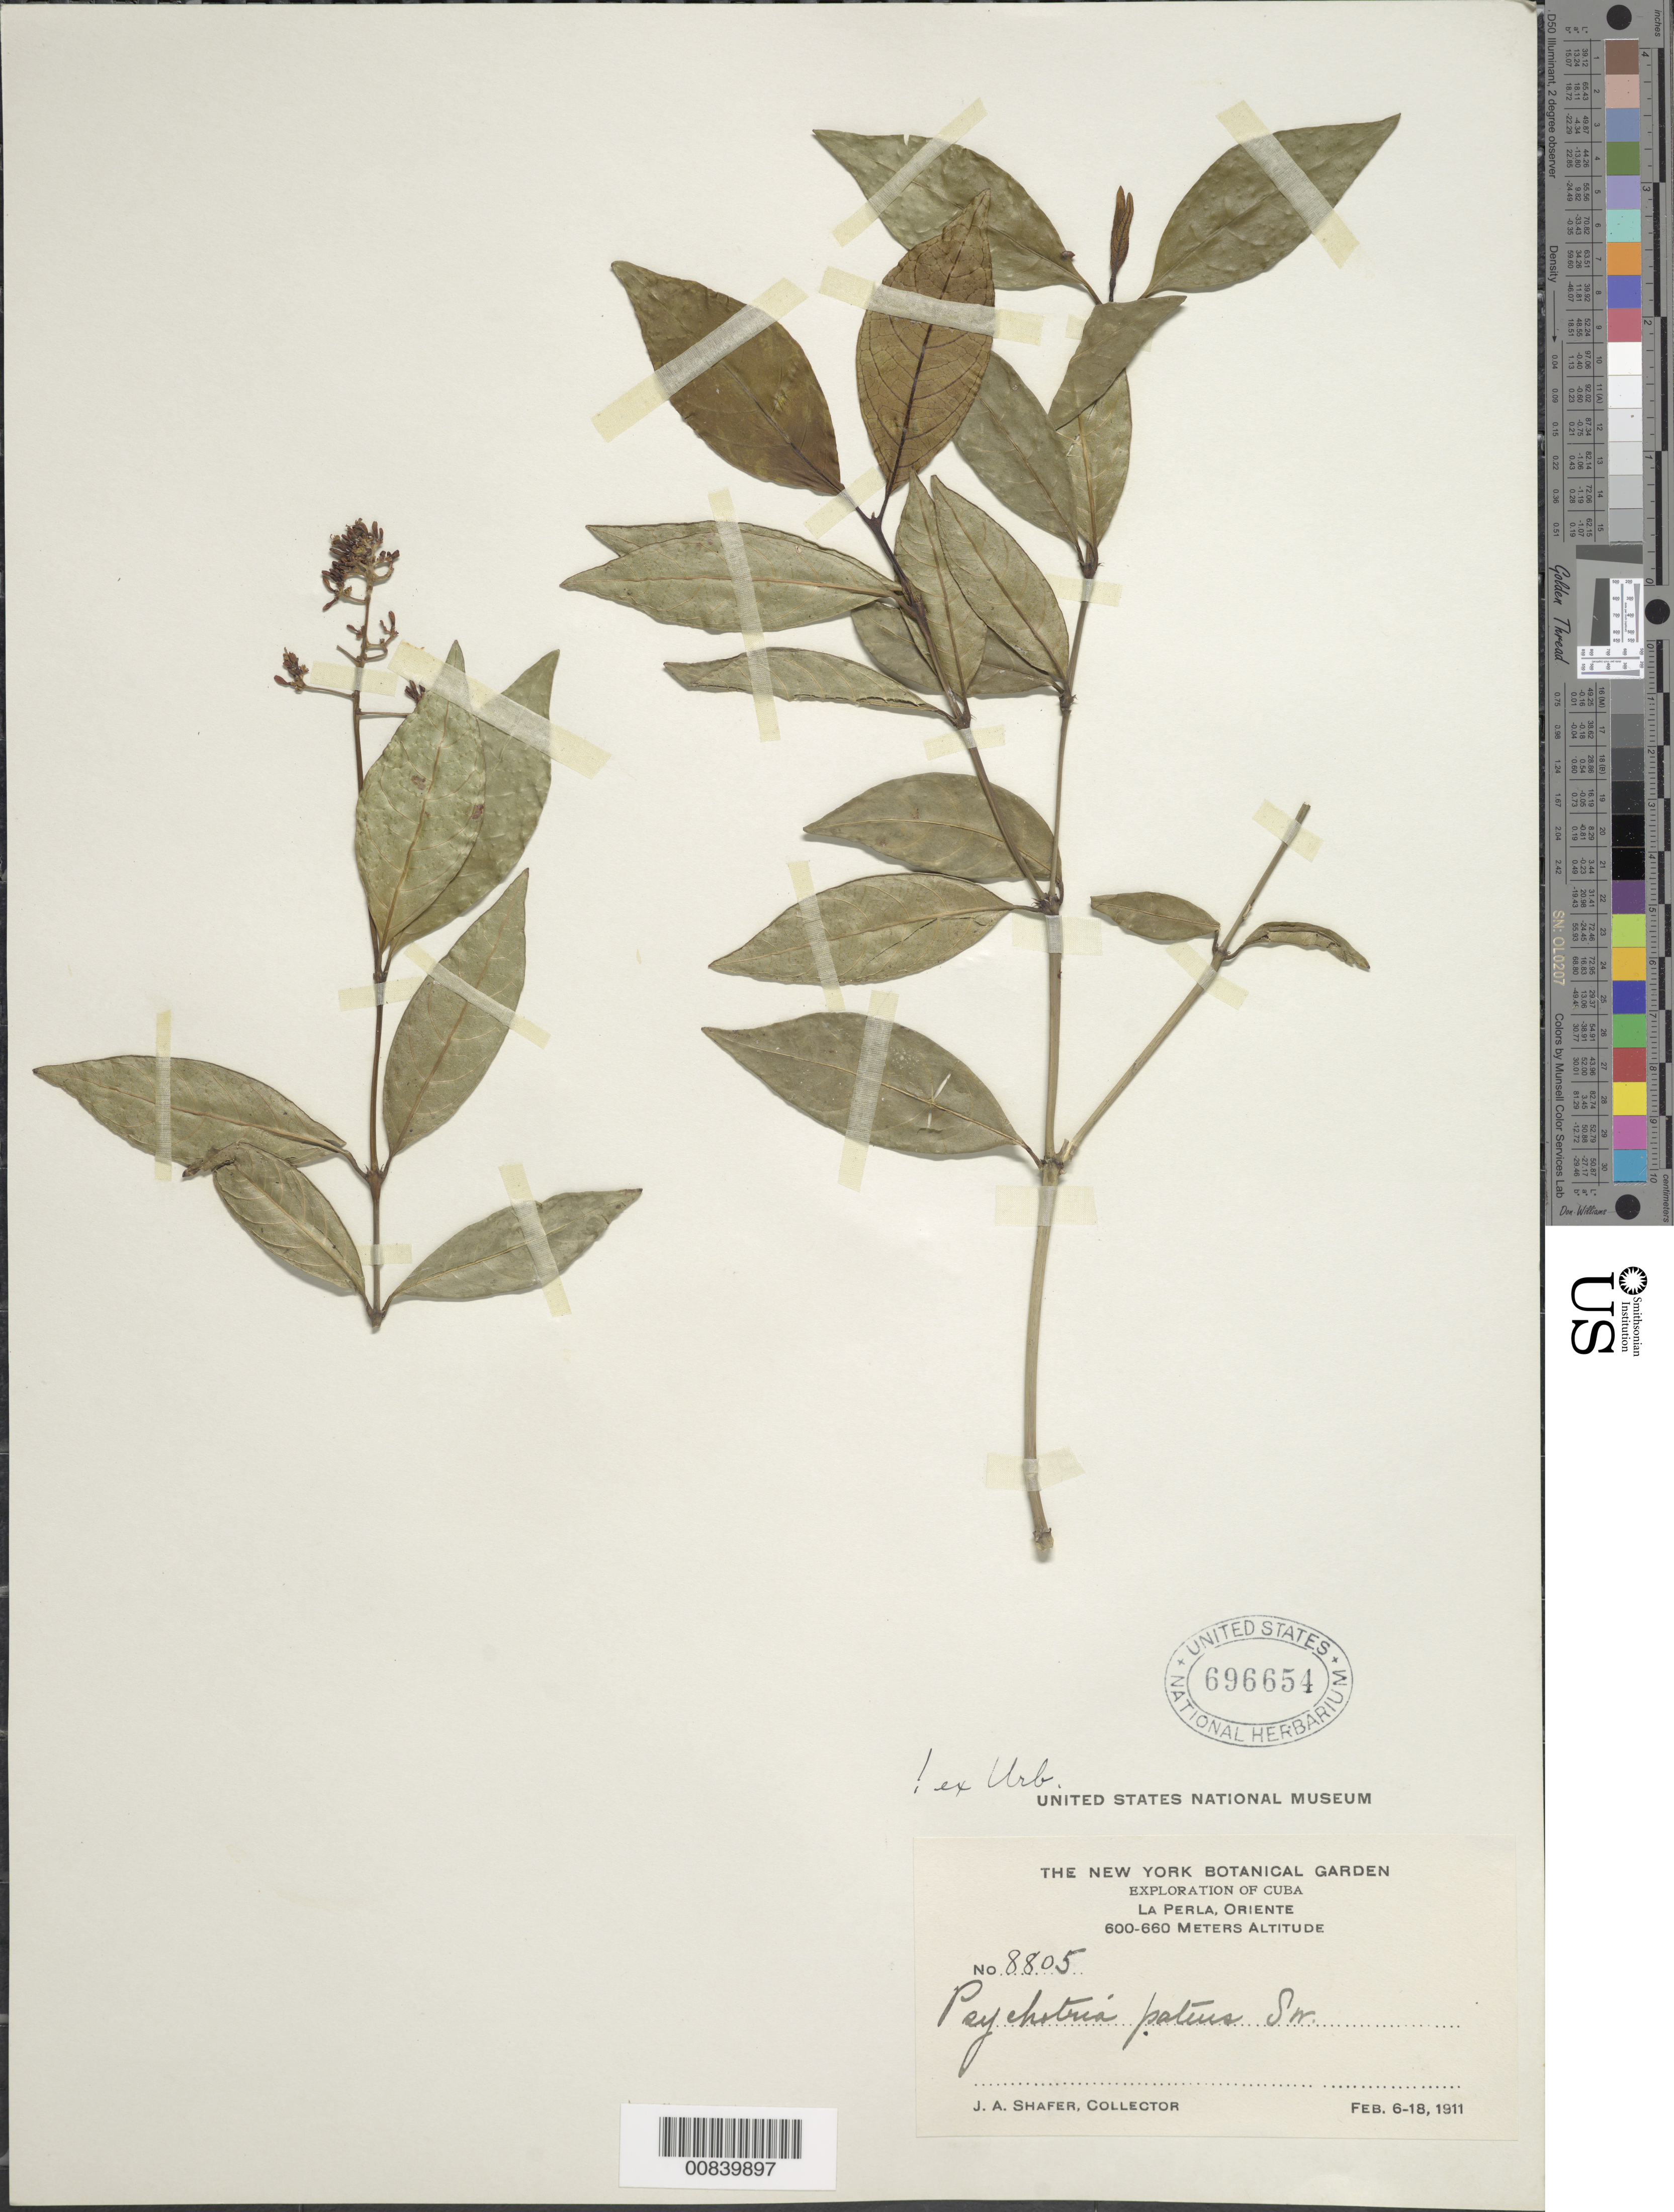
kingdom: Plantae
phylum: Tracheophyta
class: Magnoliopsida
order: Gentianales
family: Rubiaceae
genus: Psychotria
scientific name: Psychotria patens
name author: Sw.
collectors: J. A. Shafer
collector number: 8805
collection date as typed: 06 Feb 1911 to 18 Feb 1911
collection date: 1911-02-06/1911-02-18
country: Cuba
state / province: Oriente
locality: La Perla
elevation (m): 600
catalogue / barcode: US 696654